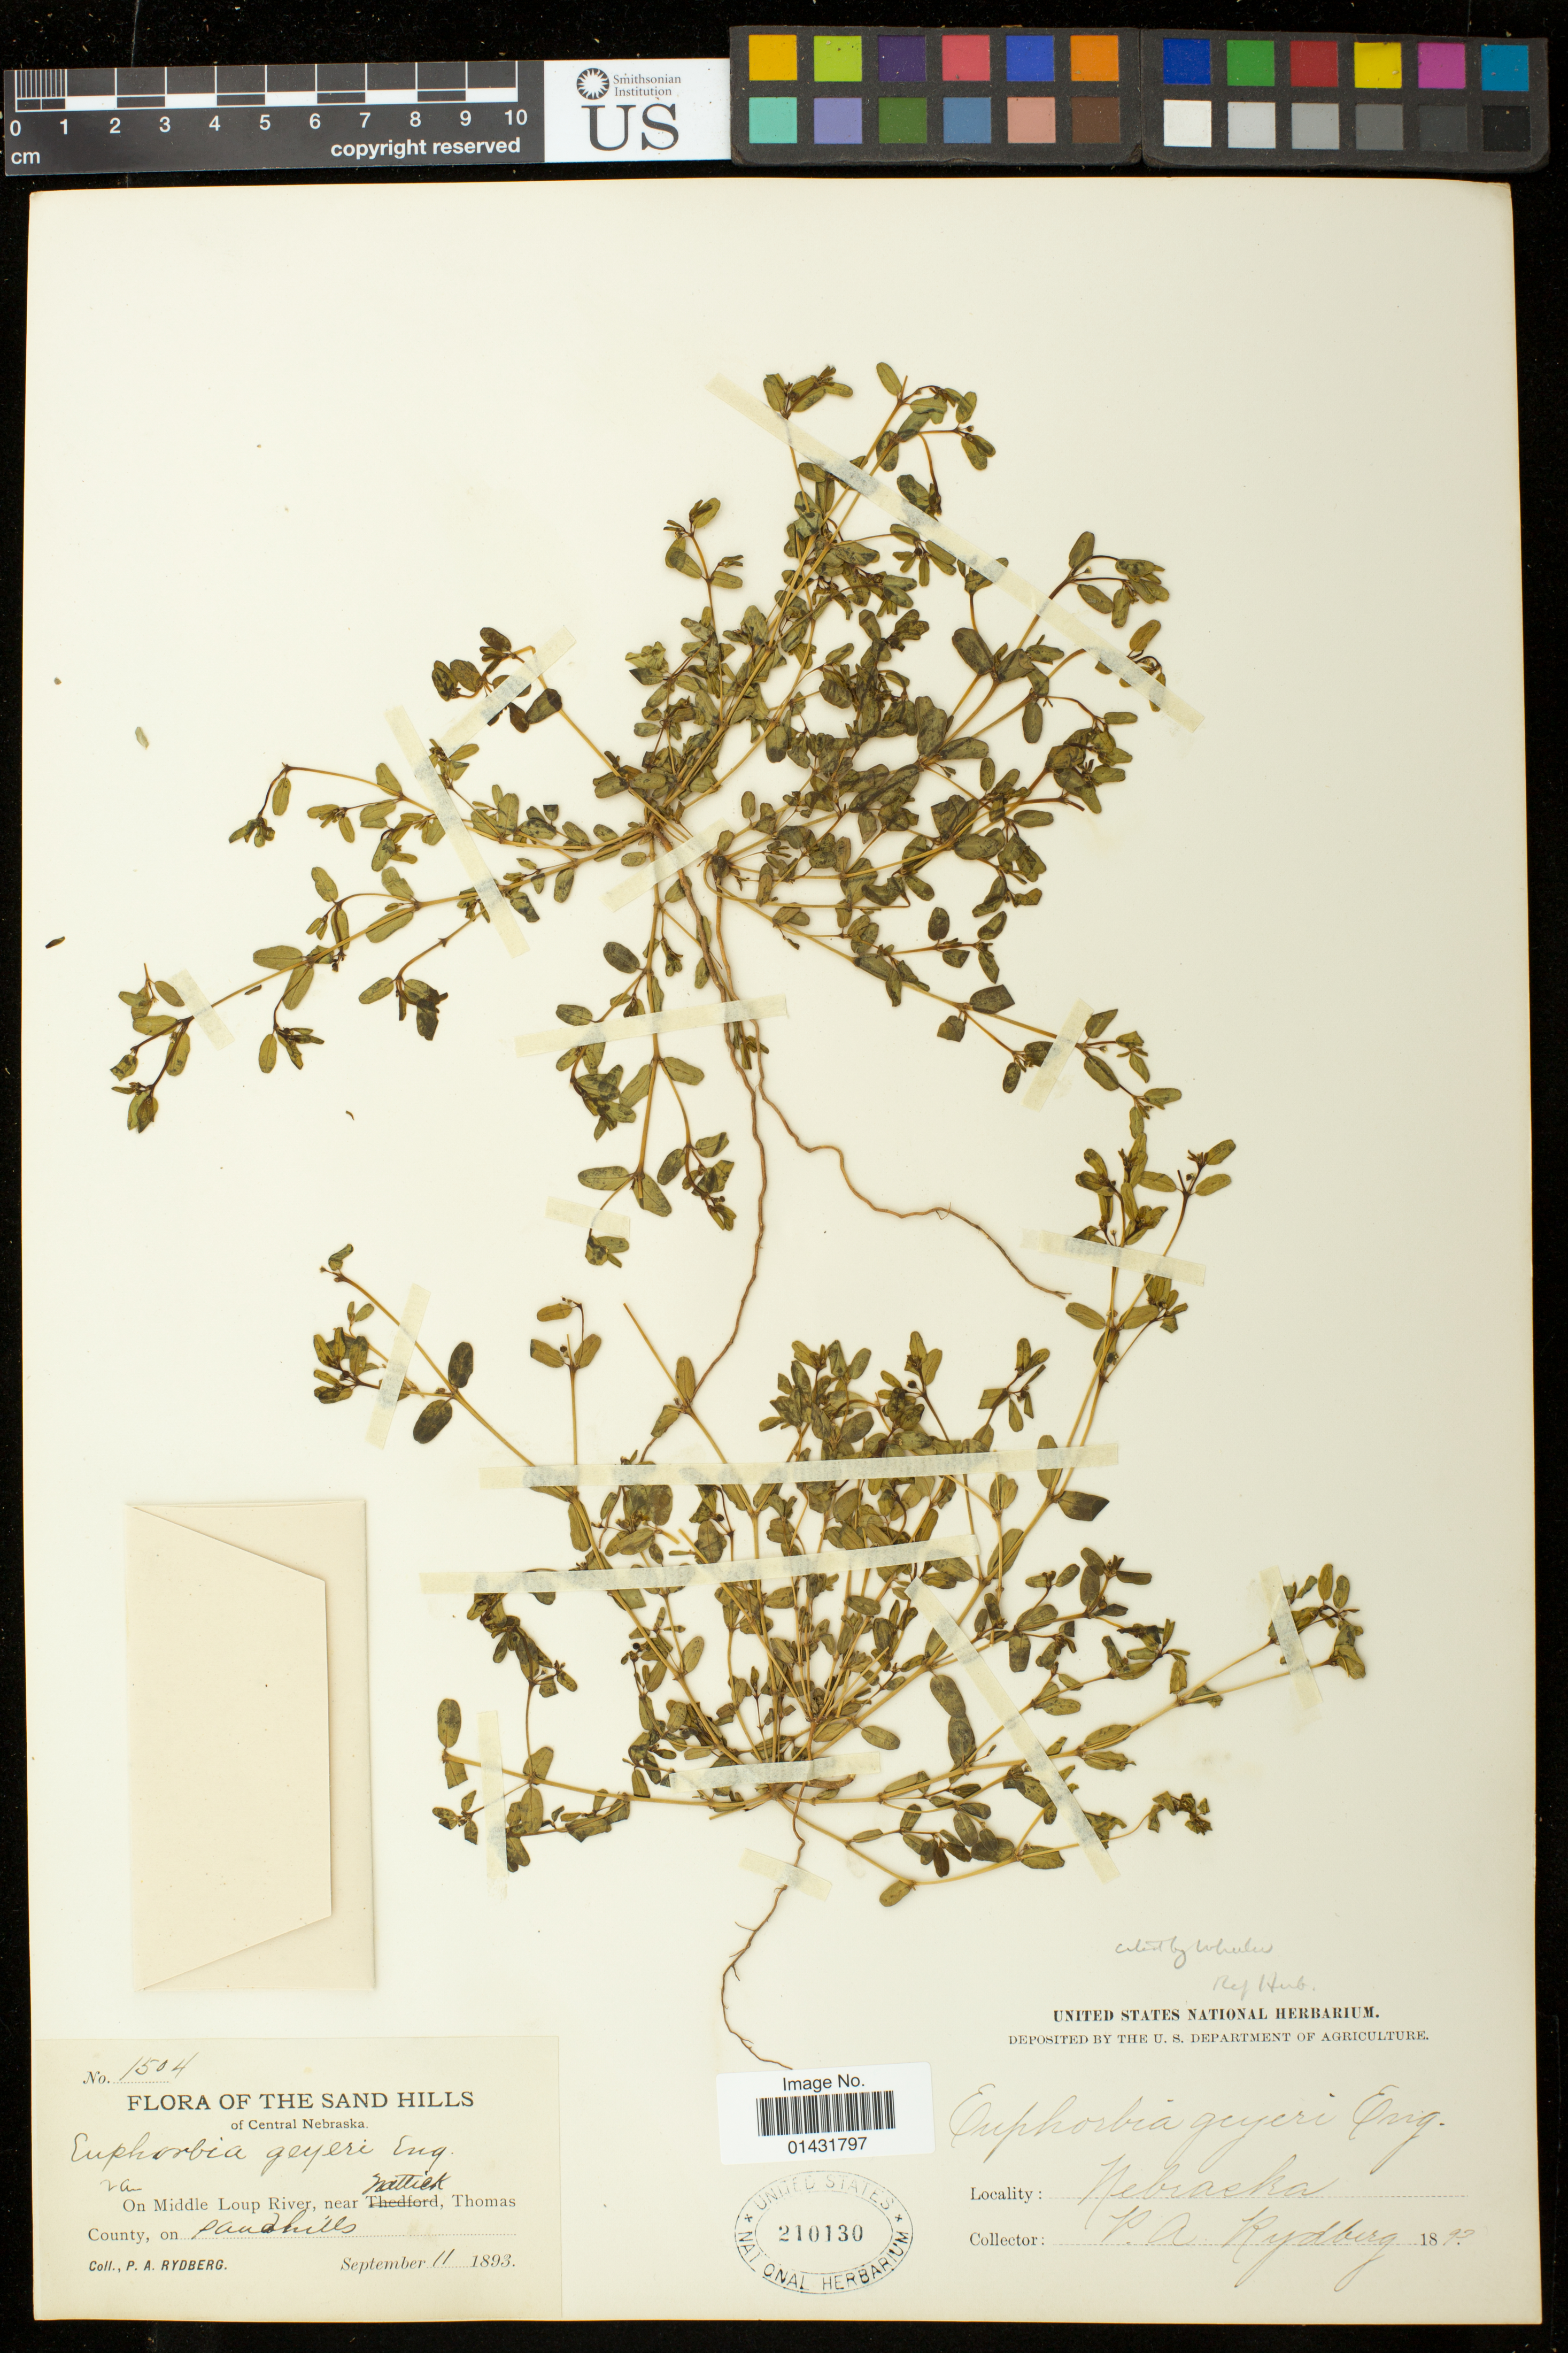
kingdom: Plantae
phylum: Tracheophyta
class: Magnoliopsida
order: Malpighiales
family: Euphorbiaceae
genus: Euphorbia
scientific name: Euphorbia geyeri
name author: Engelm.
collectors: P. A. Rydberg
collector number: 1504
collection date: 1893-09-11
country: United States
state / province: Nebraska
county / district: Thomas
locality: On Middle Loup River, near Nattick, on sandhills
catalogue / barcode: US 210130